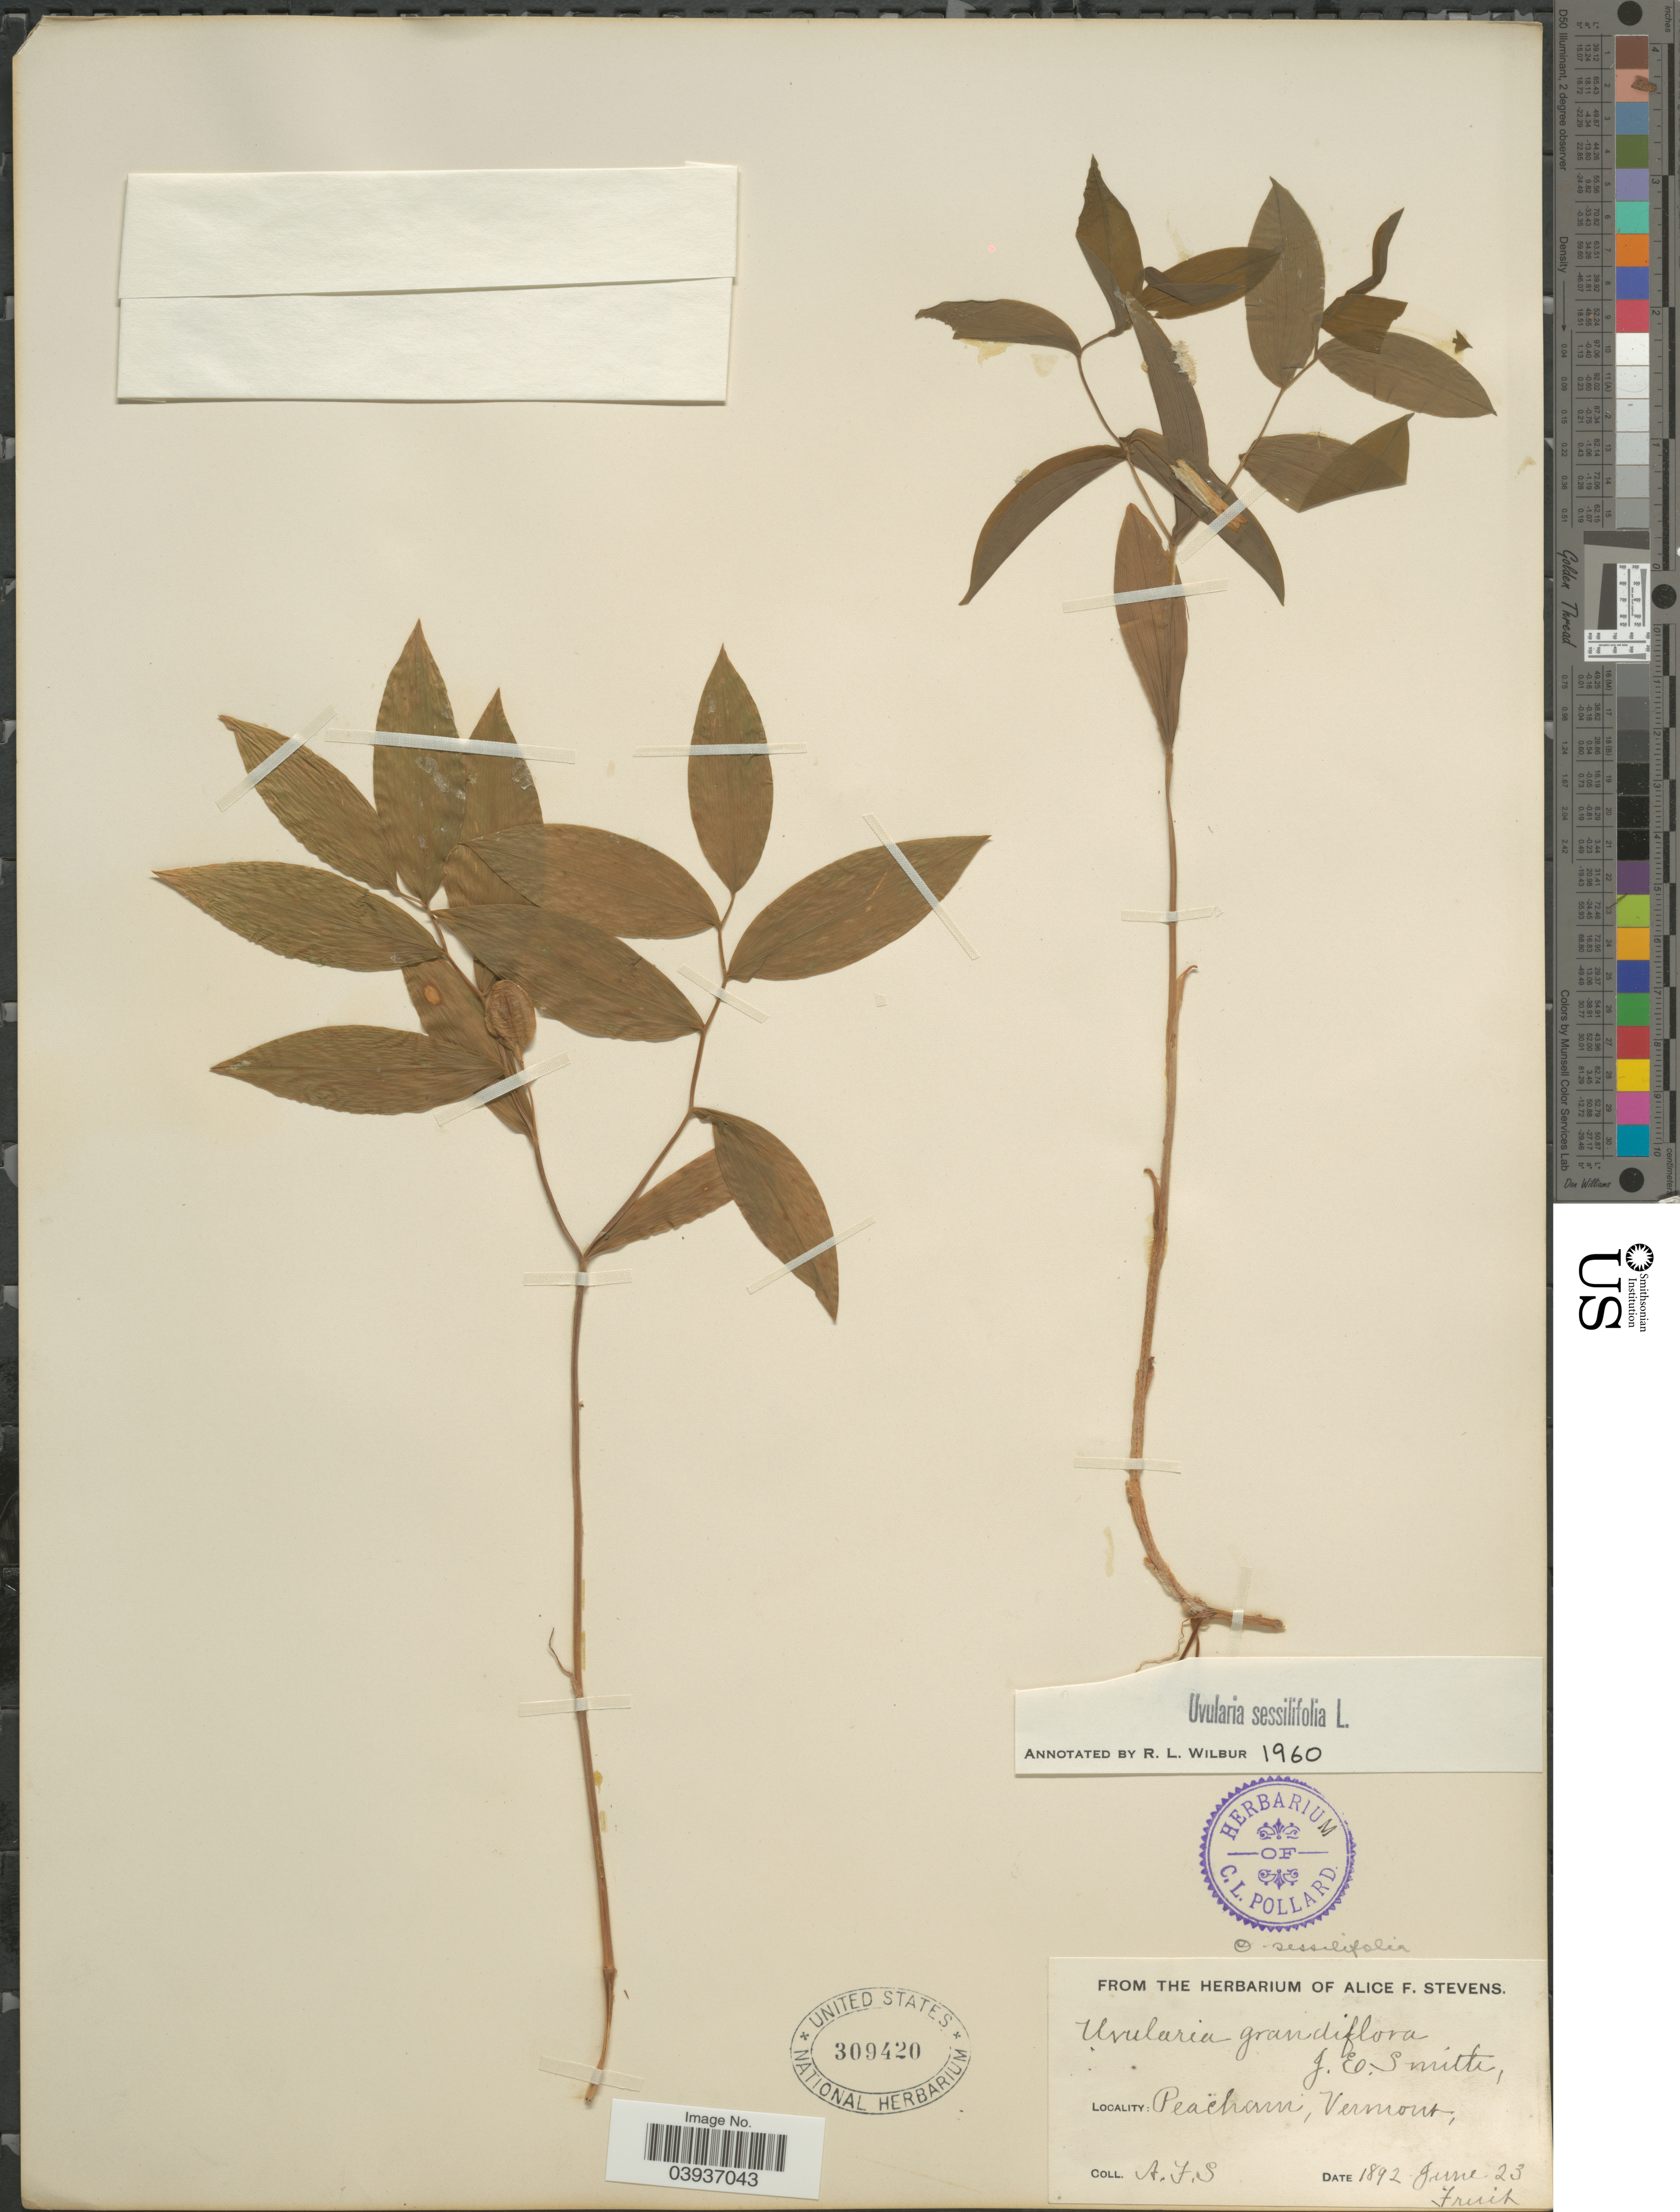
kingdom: Plantae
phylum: Tracheophyta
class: Liliopsida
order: Liliales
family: Colchicaceae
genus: Uvularia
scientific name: Uvularia sessilifolia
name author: L.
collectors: A. Stevens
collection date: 1892-06-23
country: United States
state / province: Vermont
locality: Peacham.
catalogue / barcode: US 309420